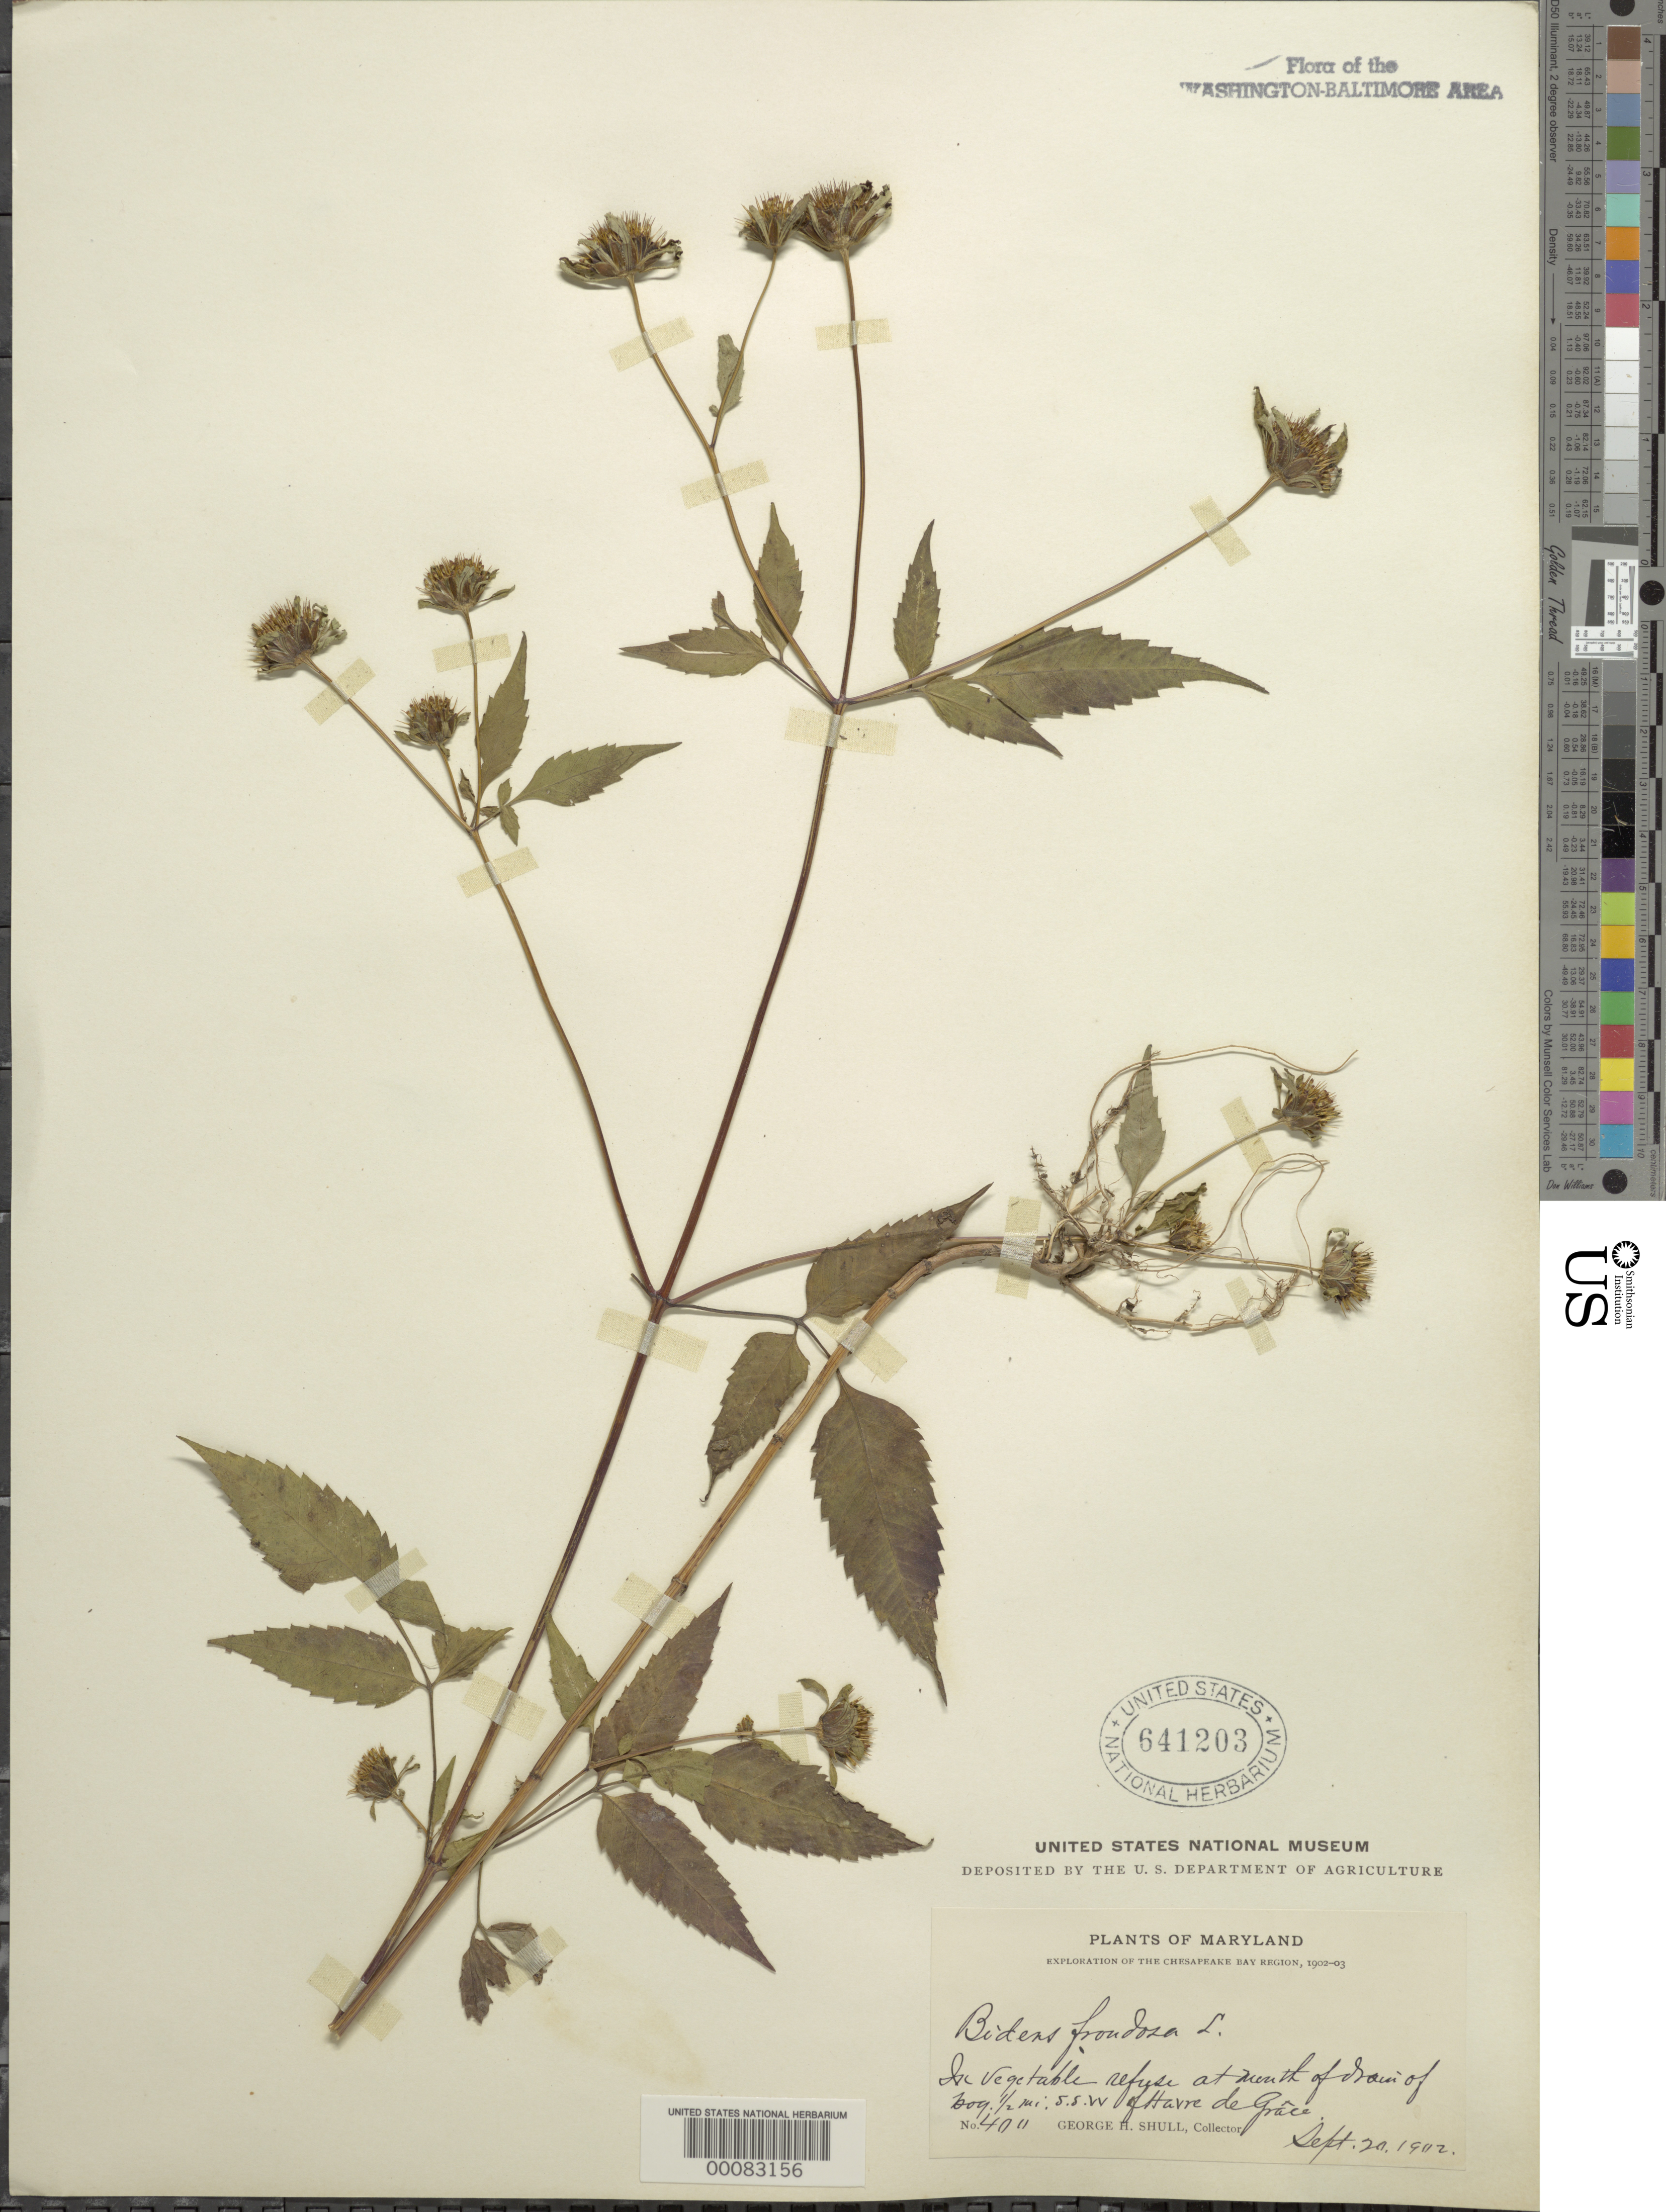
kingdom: Plantae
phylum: Tracheophyta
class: Magnoliopsida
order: Asterales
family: Asteraceae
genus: Bidens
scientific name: Bidens frondosa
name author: L.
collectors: G. H. Shull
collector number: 400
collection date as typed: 20 Sep 1902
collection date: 1902-09-20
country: United States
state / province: Maryland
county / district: Harford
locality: SSW of Havre De Grace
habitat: Bog drain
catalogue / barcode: US 641203